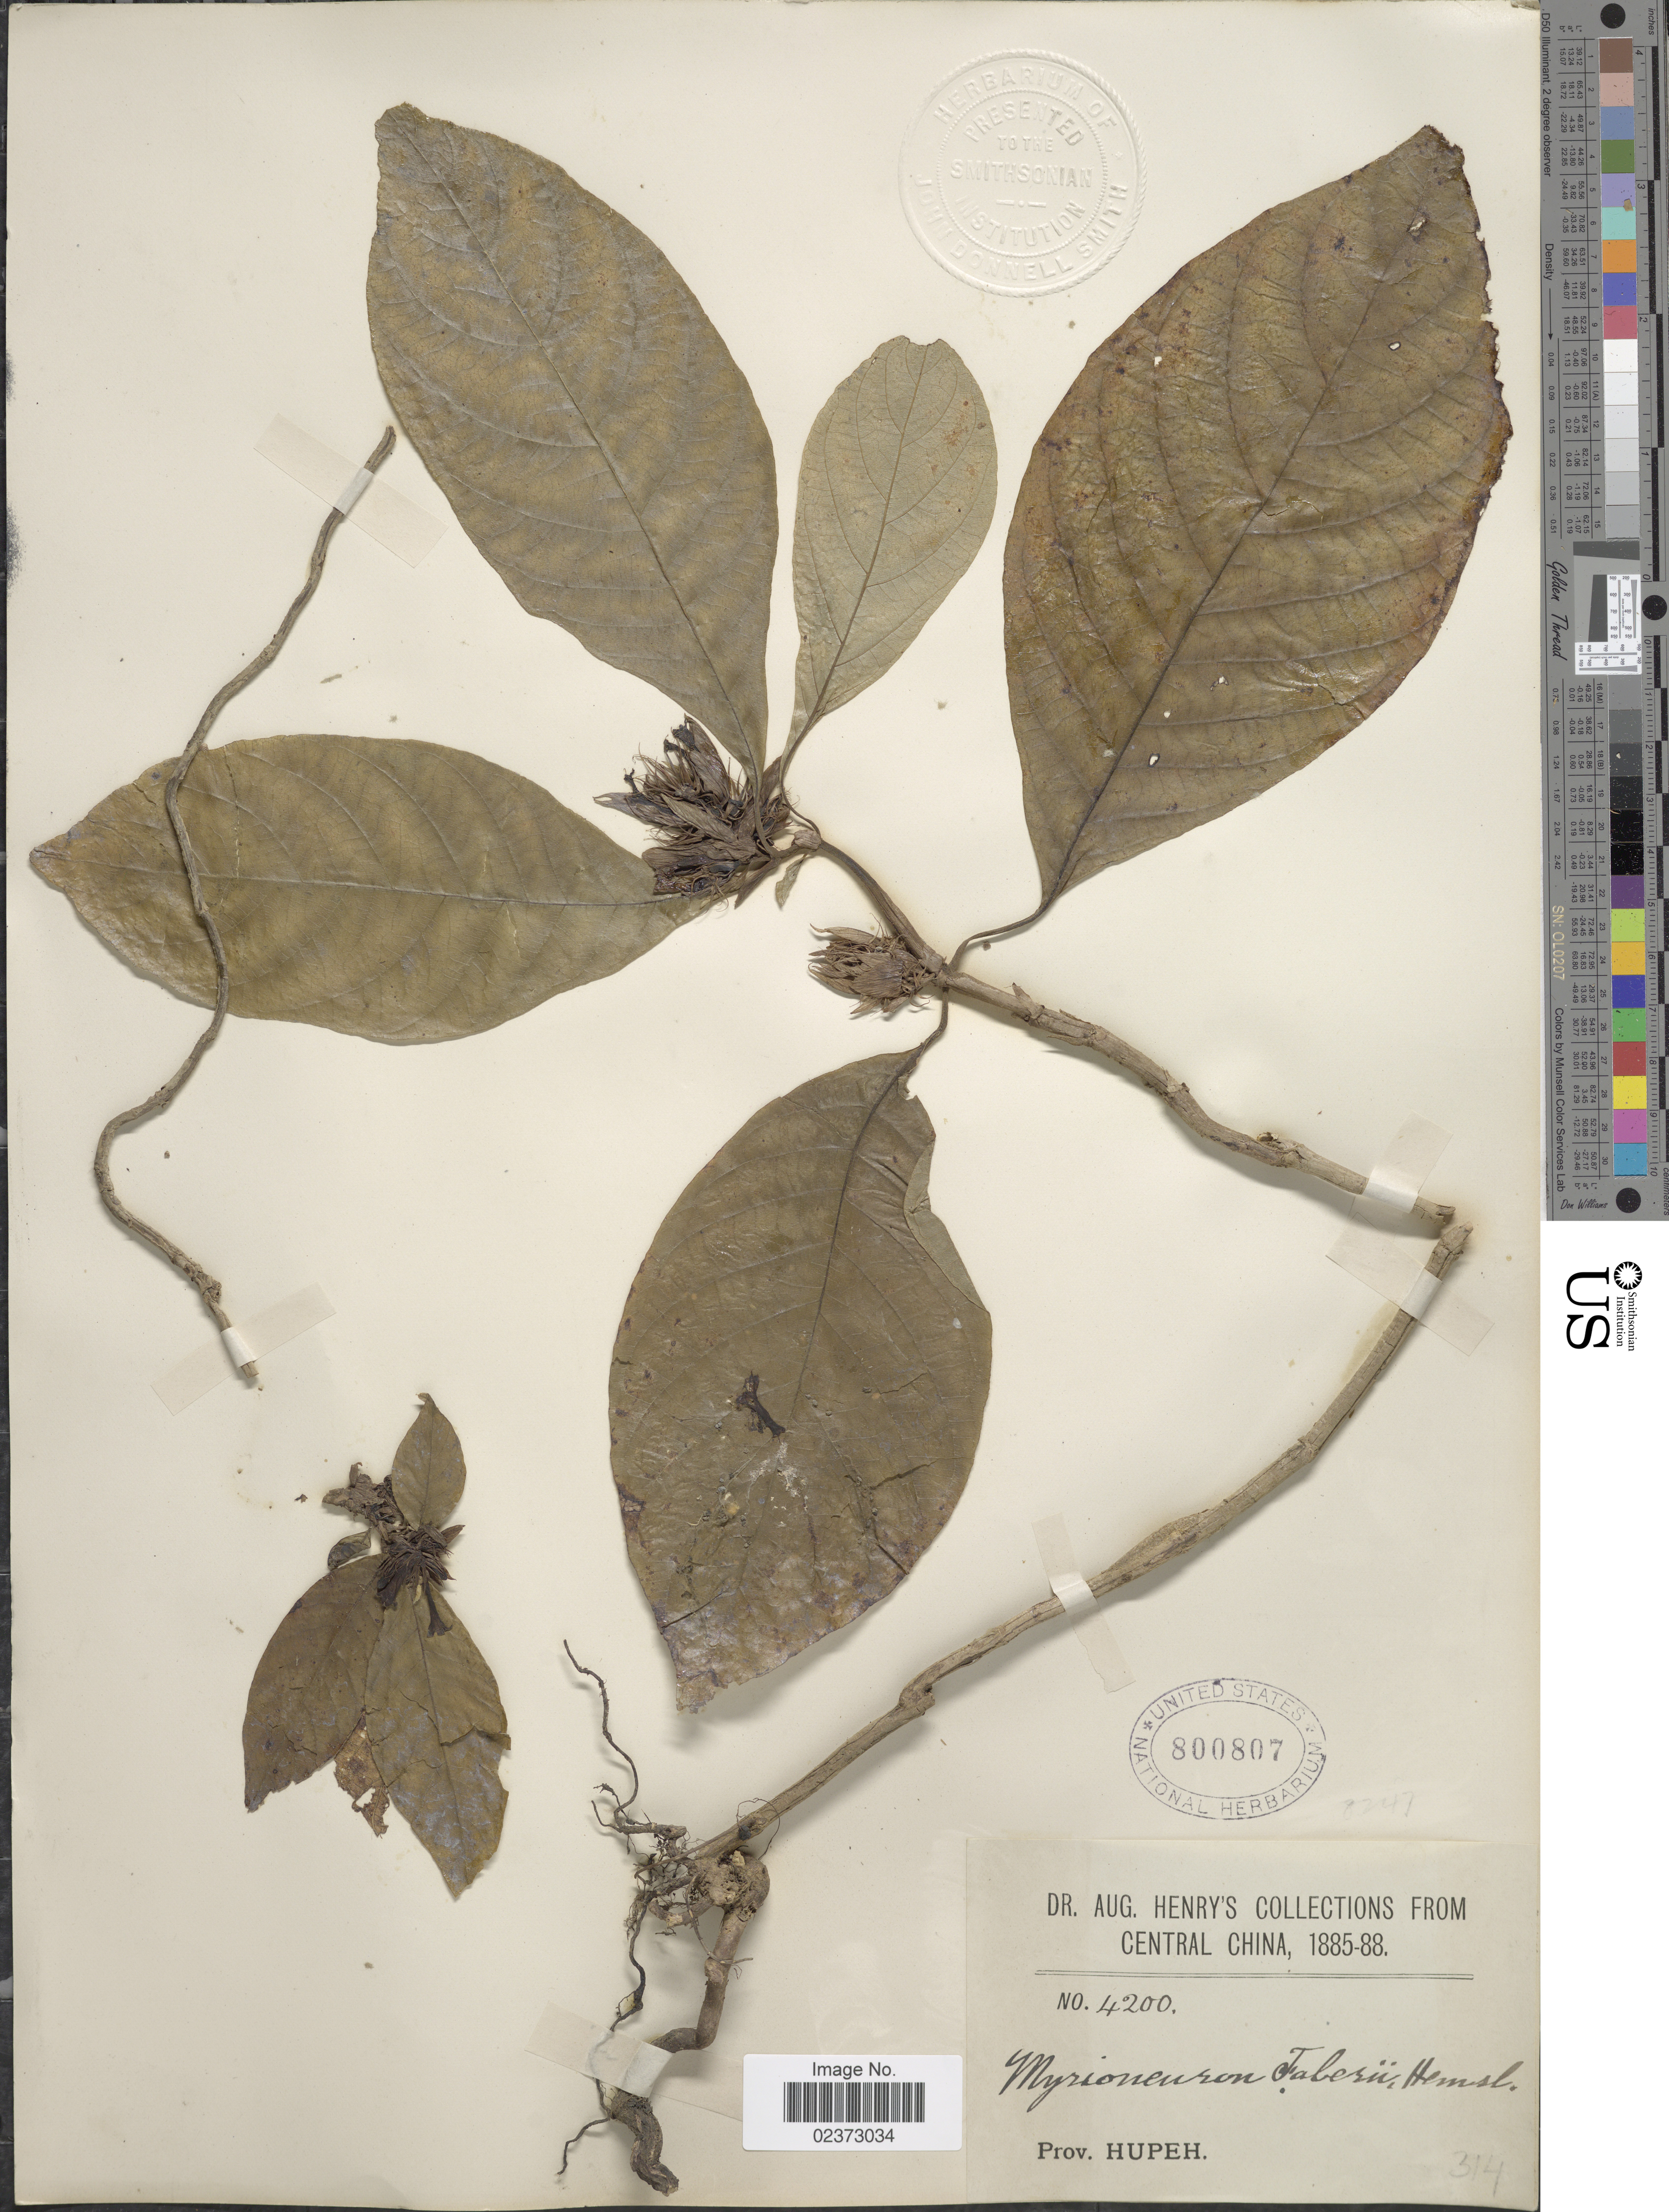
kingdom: Plantae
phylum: Tracheophyta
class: Magnoliopsida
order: Gentianales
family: Rubiaceae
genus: Mycetia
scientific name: Mycetia faberi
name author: (Hemsl.) Razafim. & B. Bremer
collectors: A. Henry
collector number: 4200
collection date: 1885/1888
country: China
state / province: Hubei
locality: Central China, Prov. Hupeh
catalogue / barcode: US 800807